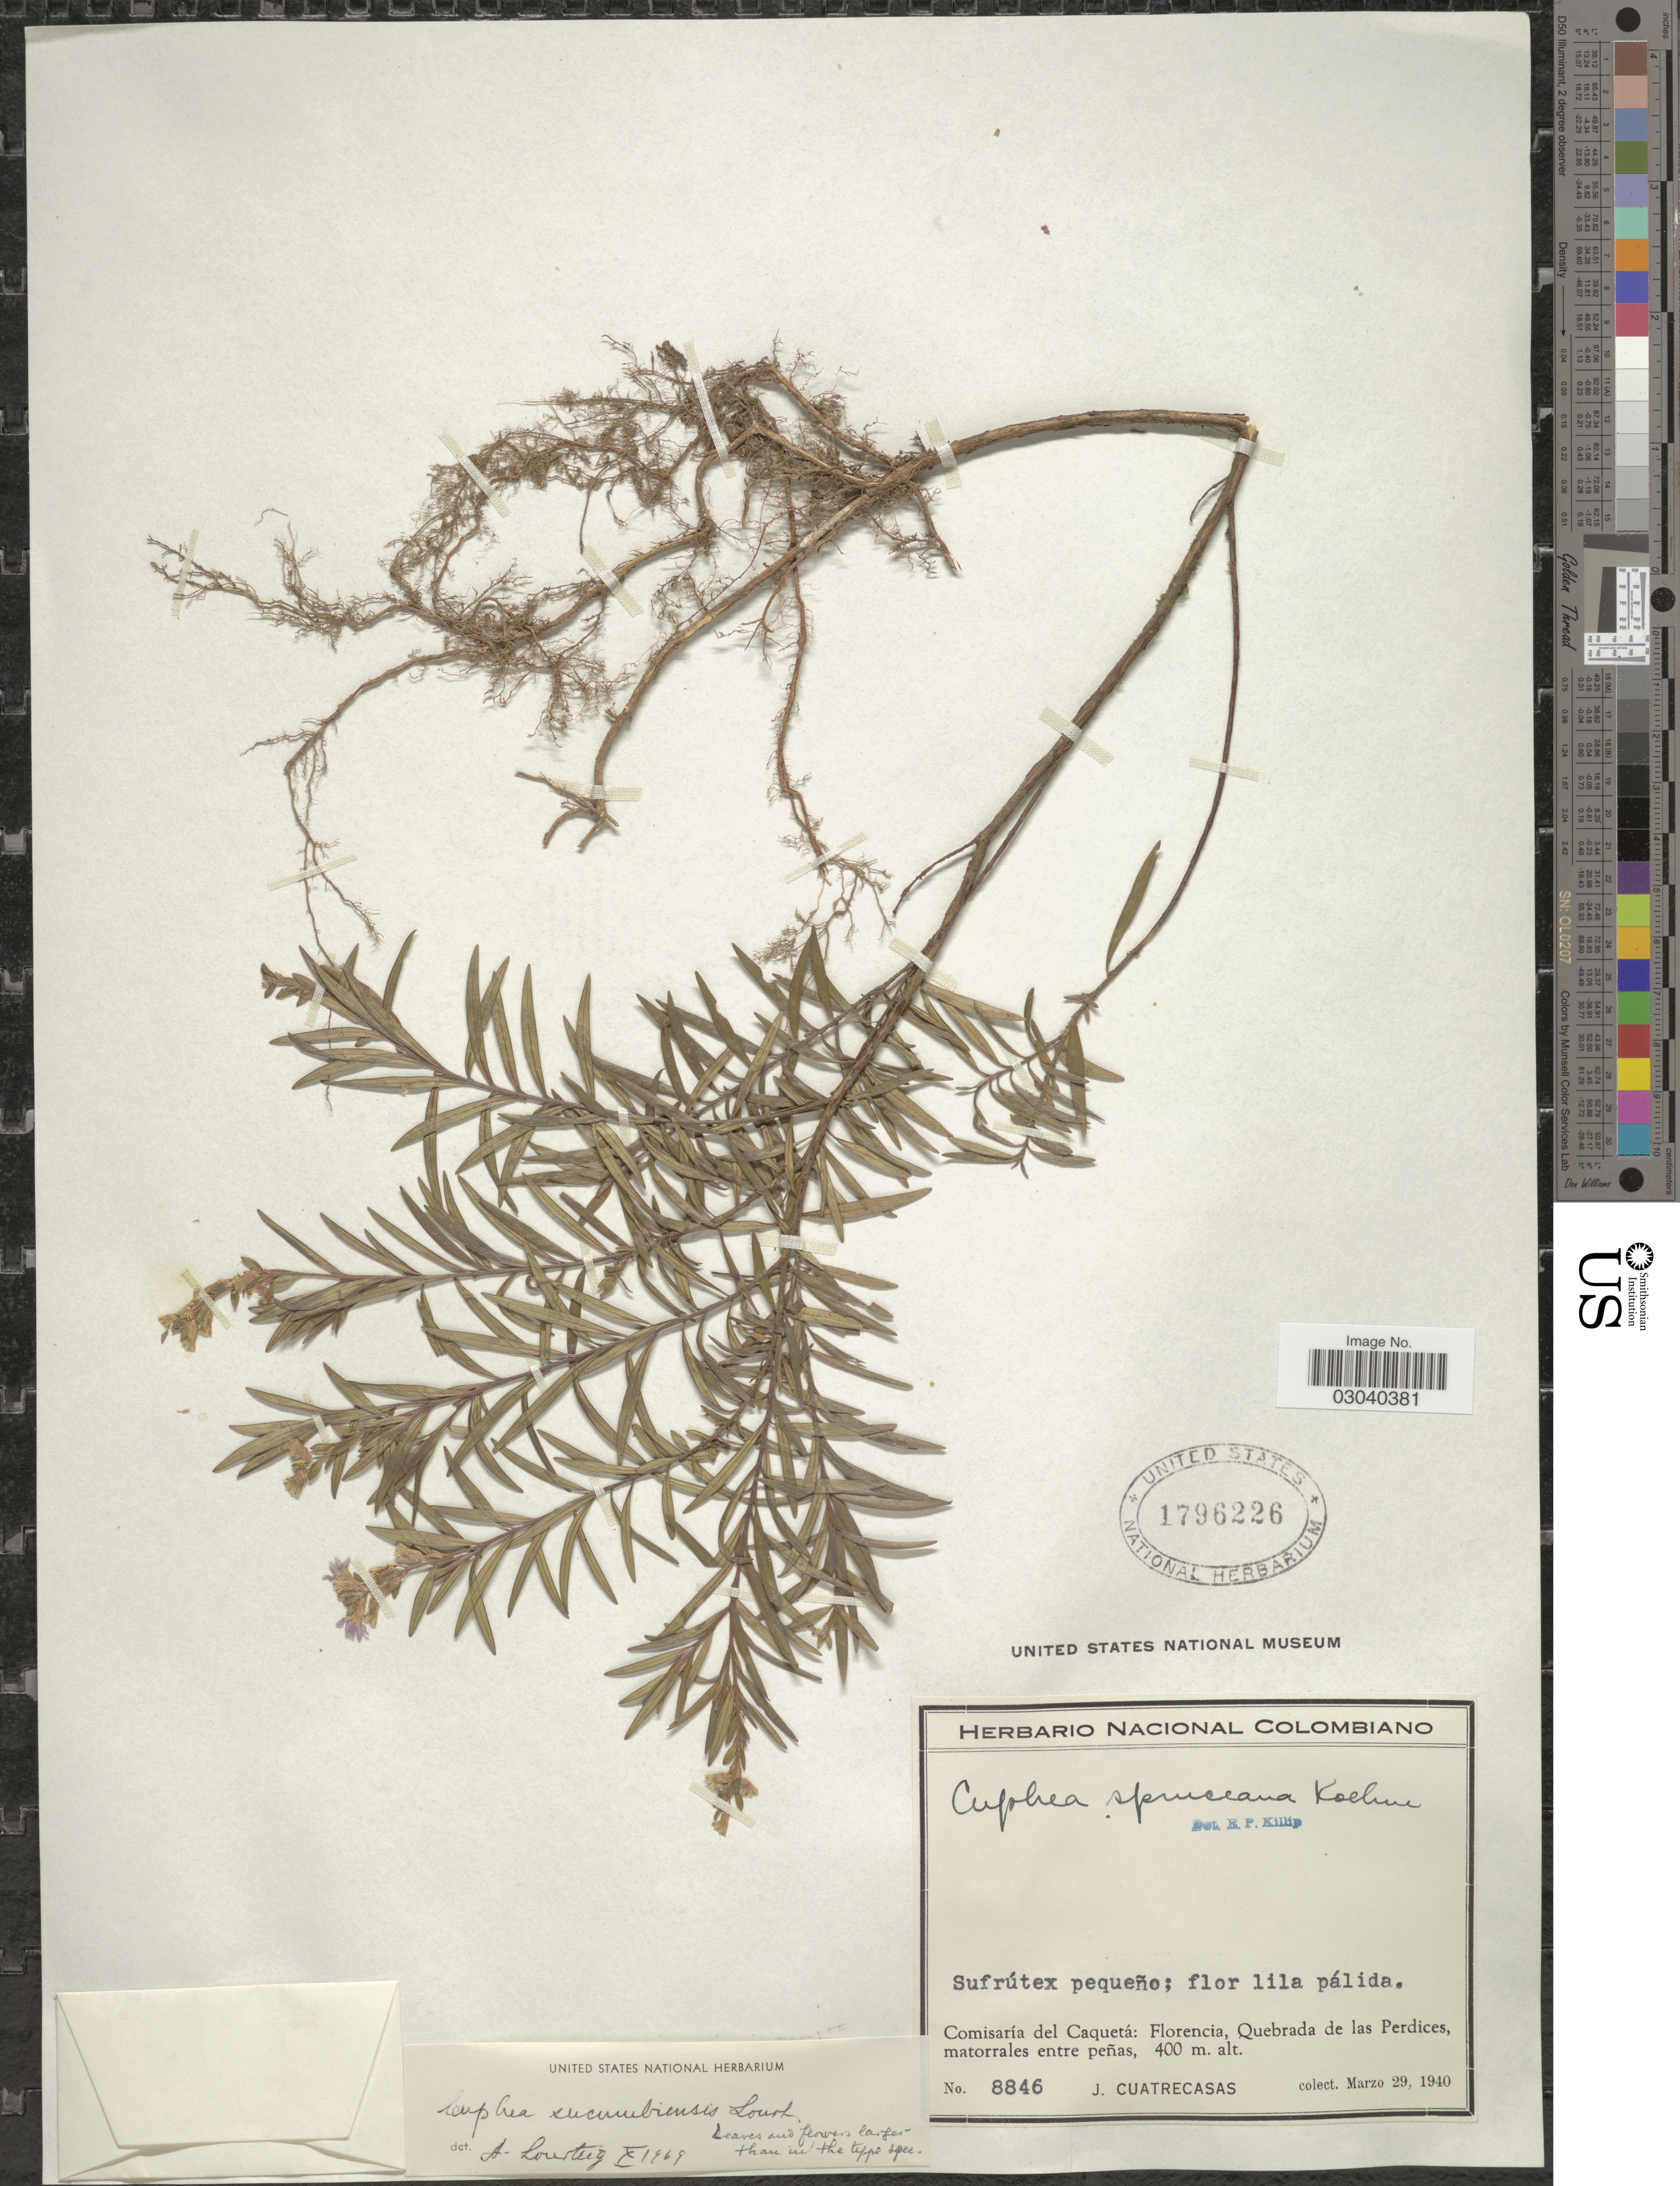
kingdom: Plantae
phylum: Tracheophyta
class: Magnoliopsida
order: Myrtales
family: Lythraceae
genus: Cuphea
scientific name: Cuphea sucumbiensis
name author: Lourteig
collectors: J. Cuatrecasas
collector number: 8846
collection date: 1940-03-29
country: Colombia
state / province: Caquetá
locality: Comisaría del Caquetá: Florencia, Quebrada de las Perdices.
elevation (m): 400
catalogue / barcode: US 1796226